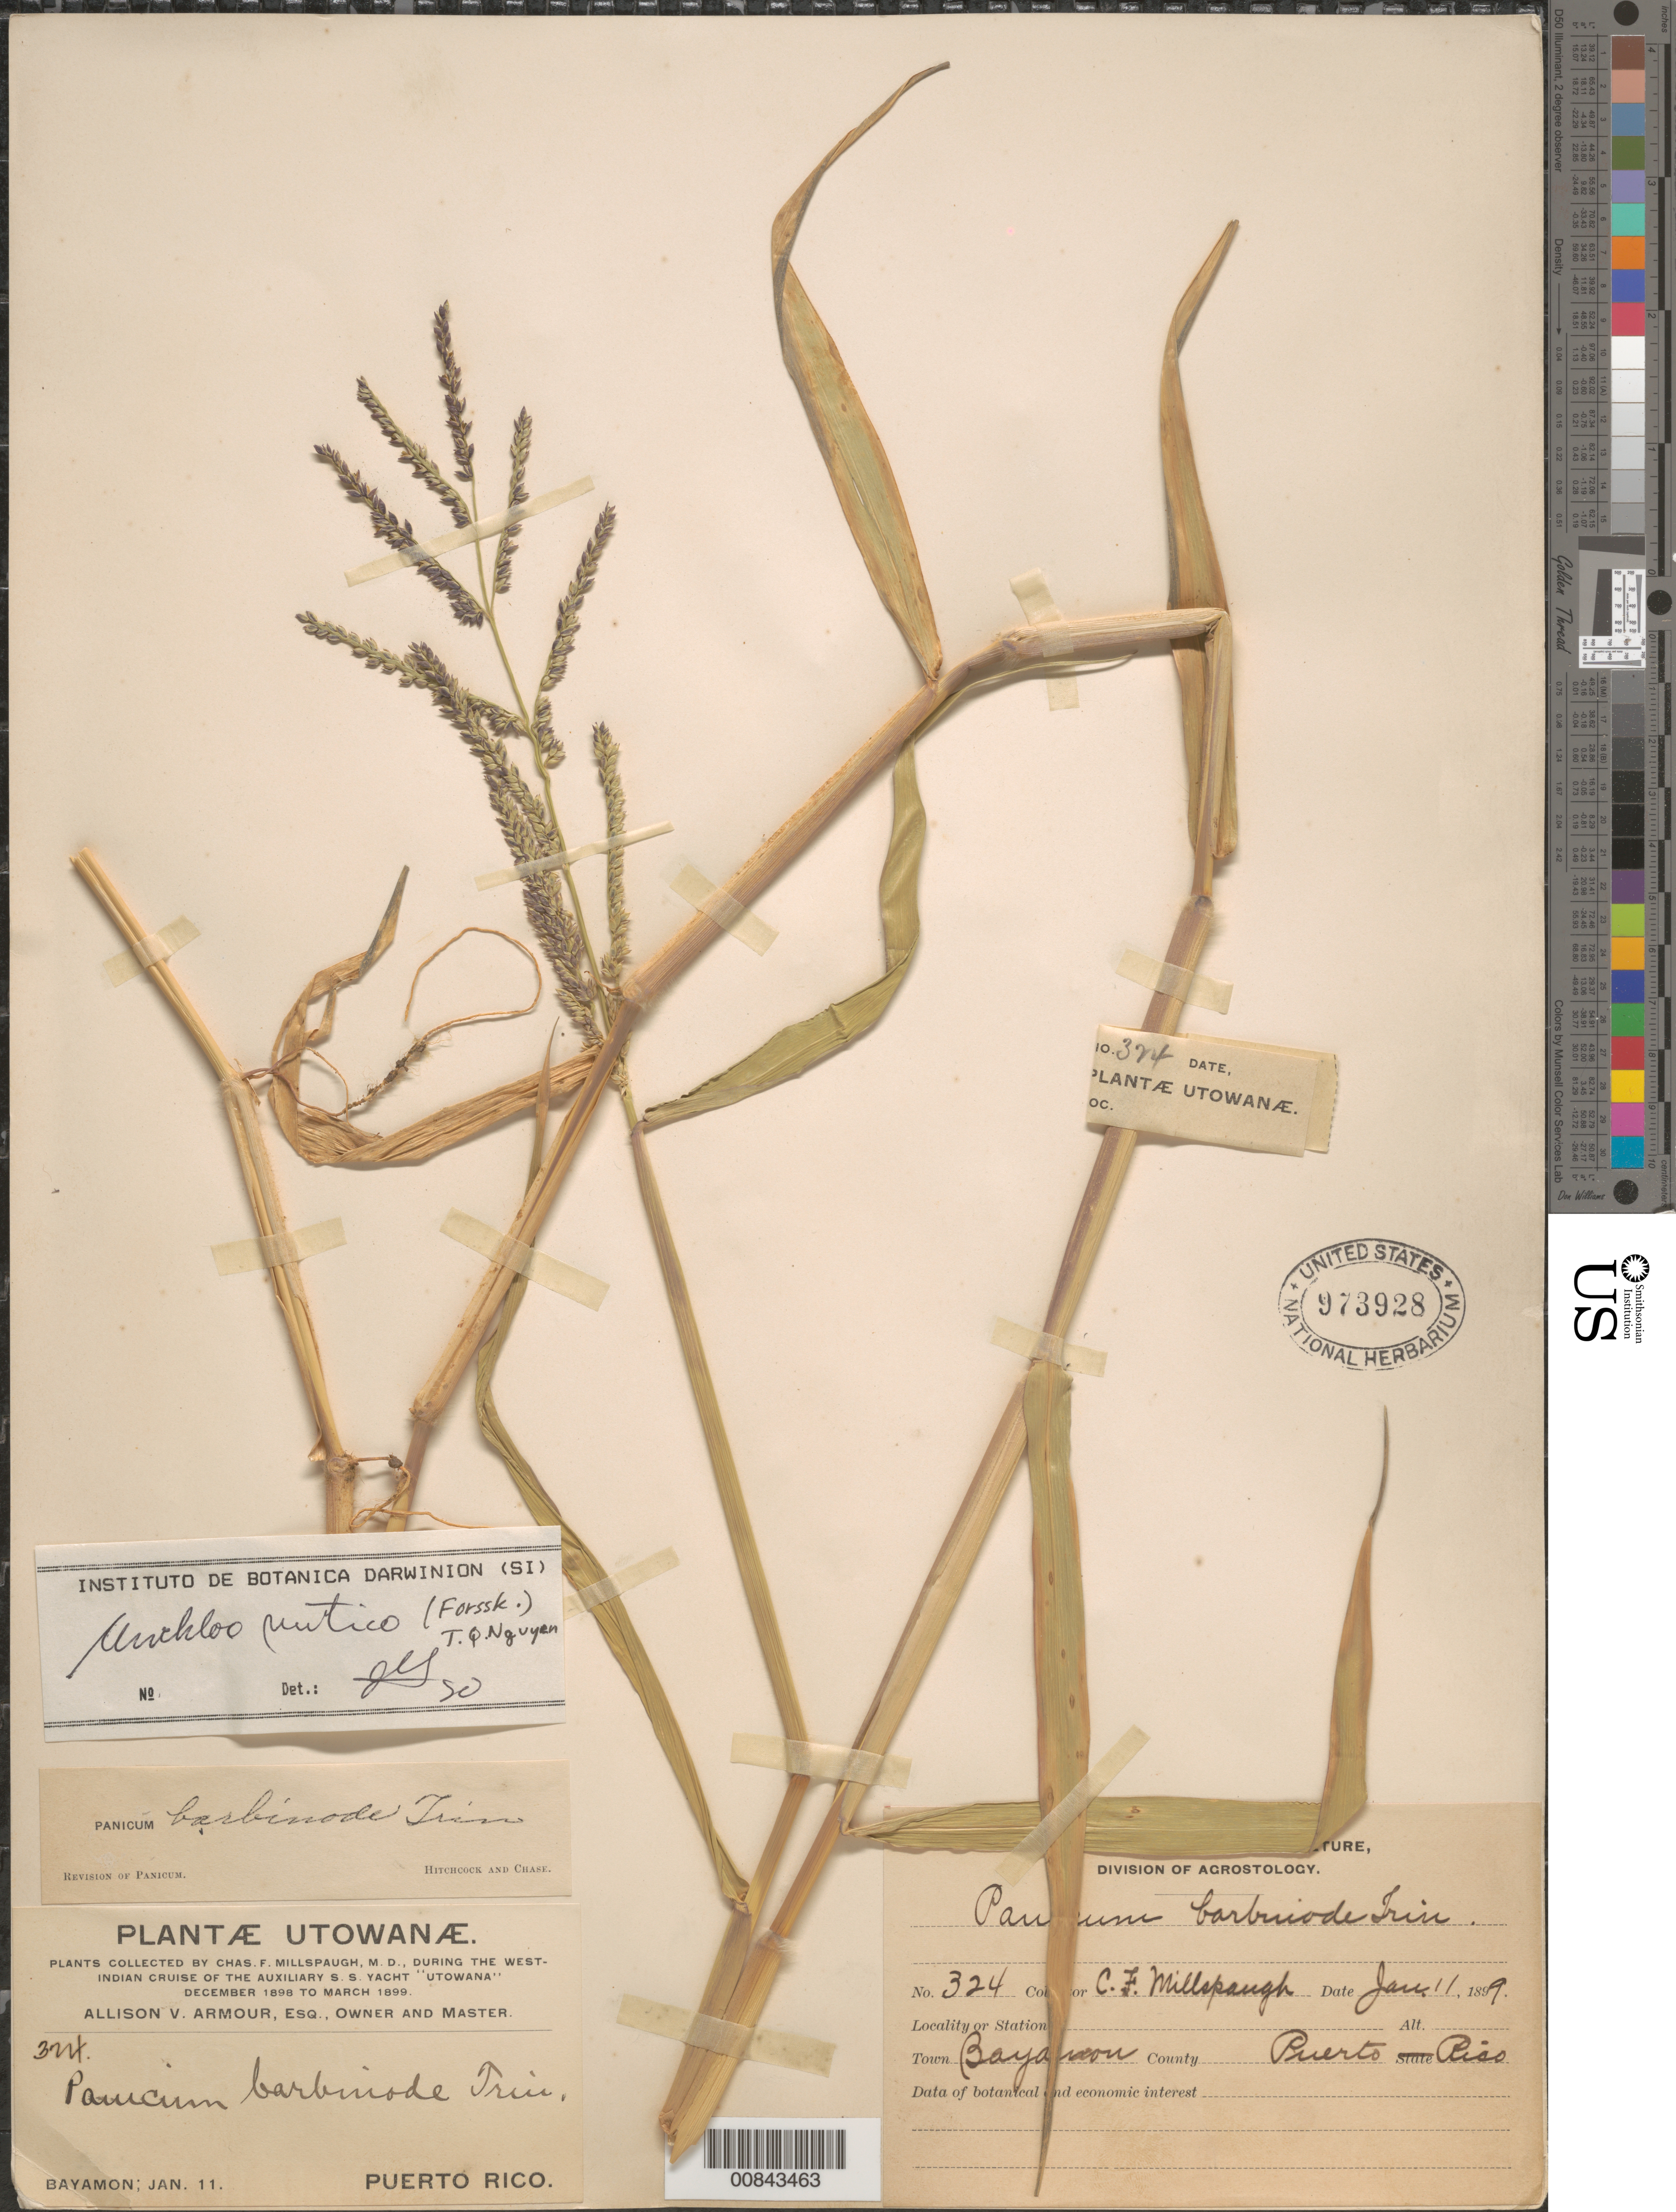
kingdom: Plantae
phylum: Tracheophyta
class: Liliopsida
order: Poales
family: Poaceae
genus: Urochloa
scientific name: Urochloa mutica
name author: (Forssk.) T.Q. Nguyen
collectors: C. F. Millspaugh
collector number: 324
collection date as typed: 11 Jan 1899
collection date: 1899-01-11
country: Puerto Rico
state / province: Bayamón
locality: Bayamon.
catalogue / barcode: US 973928